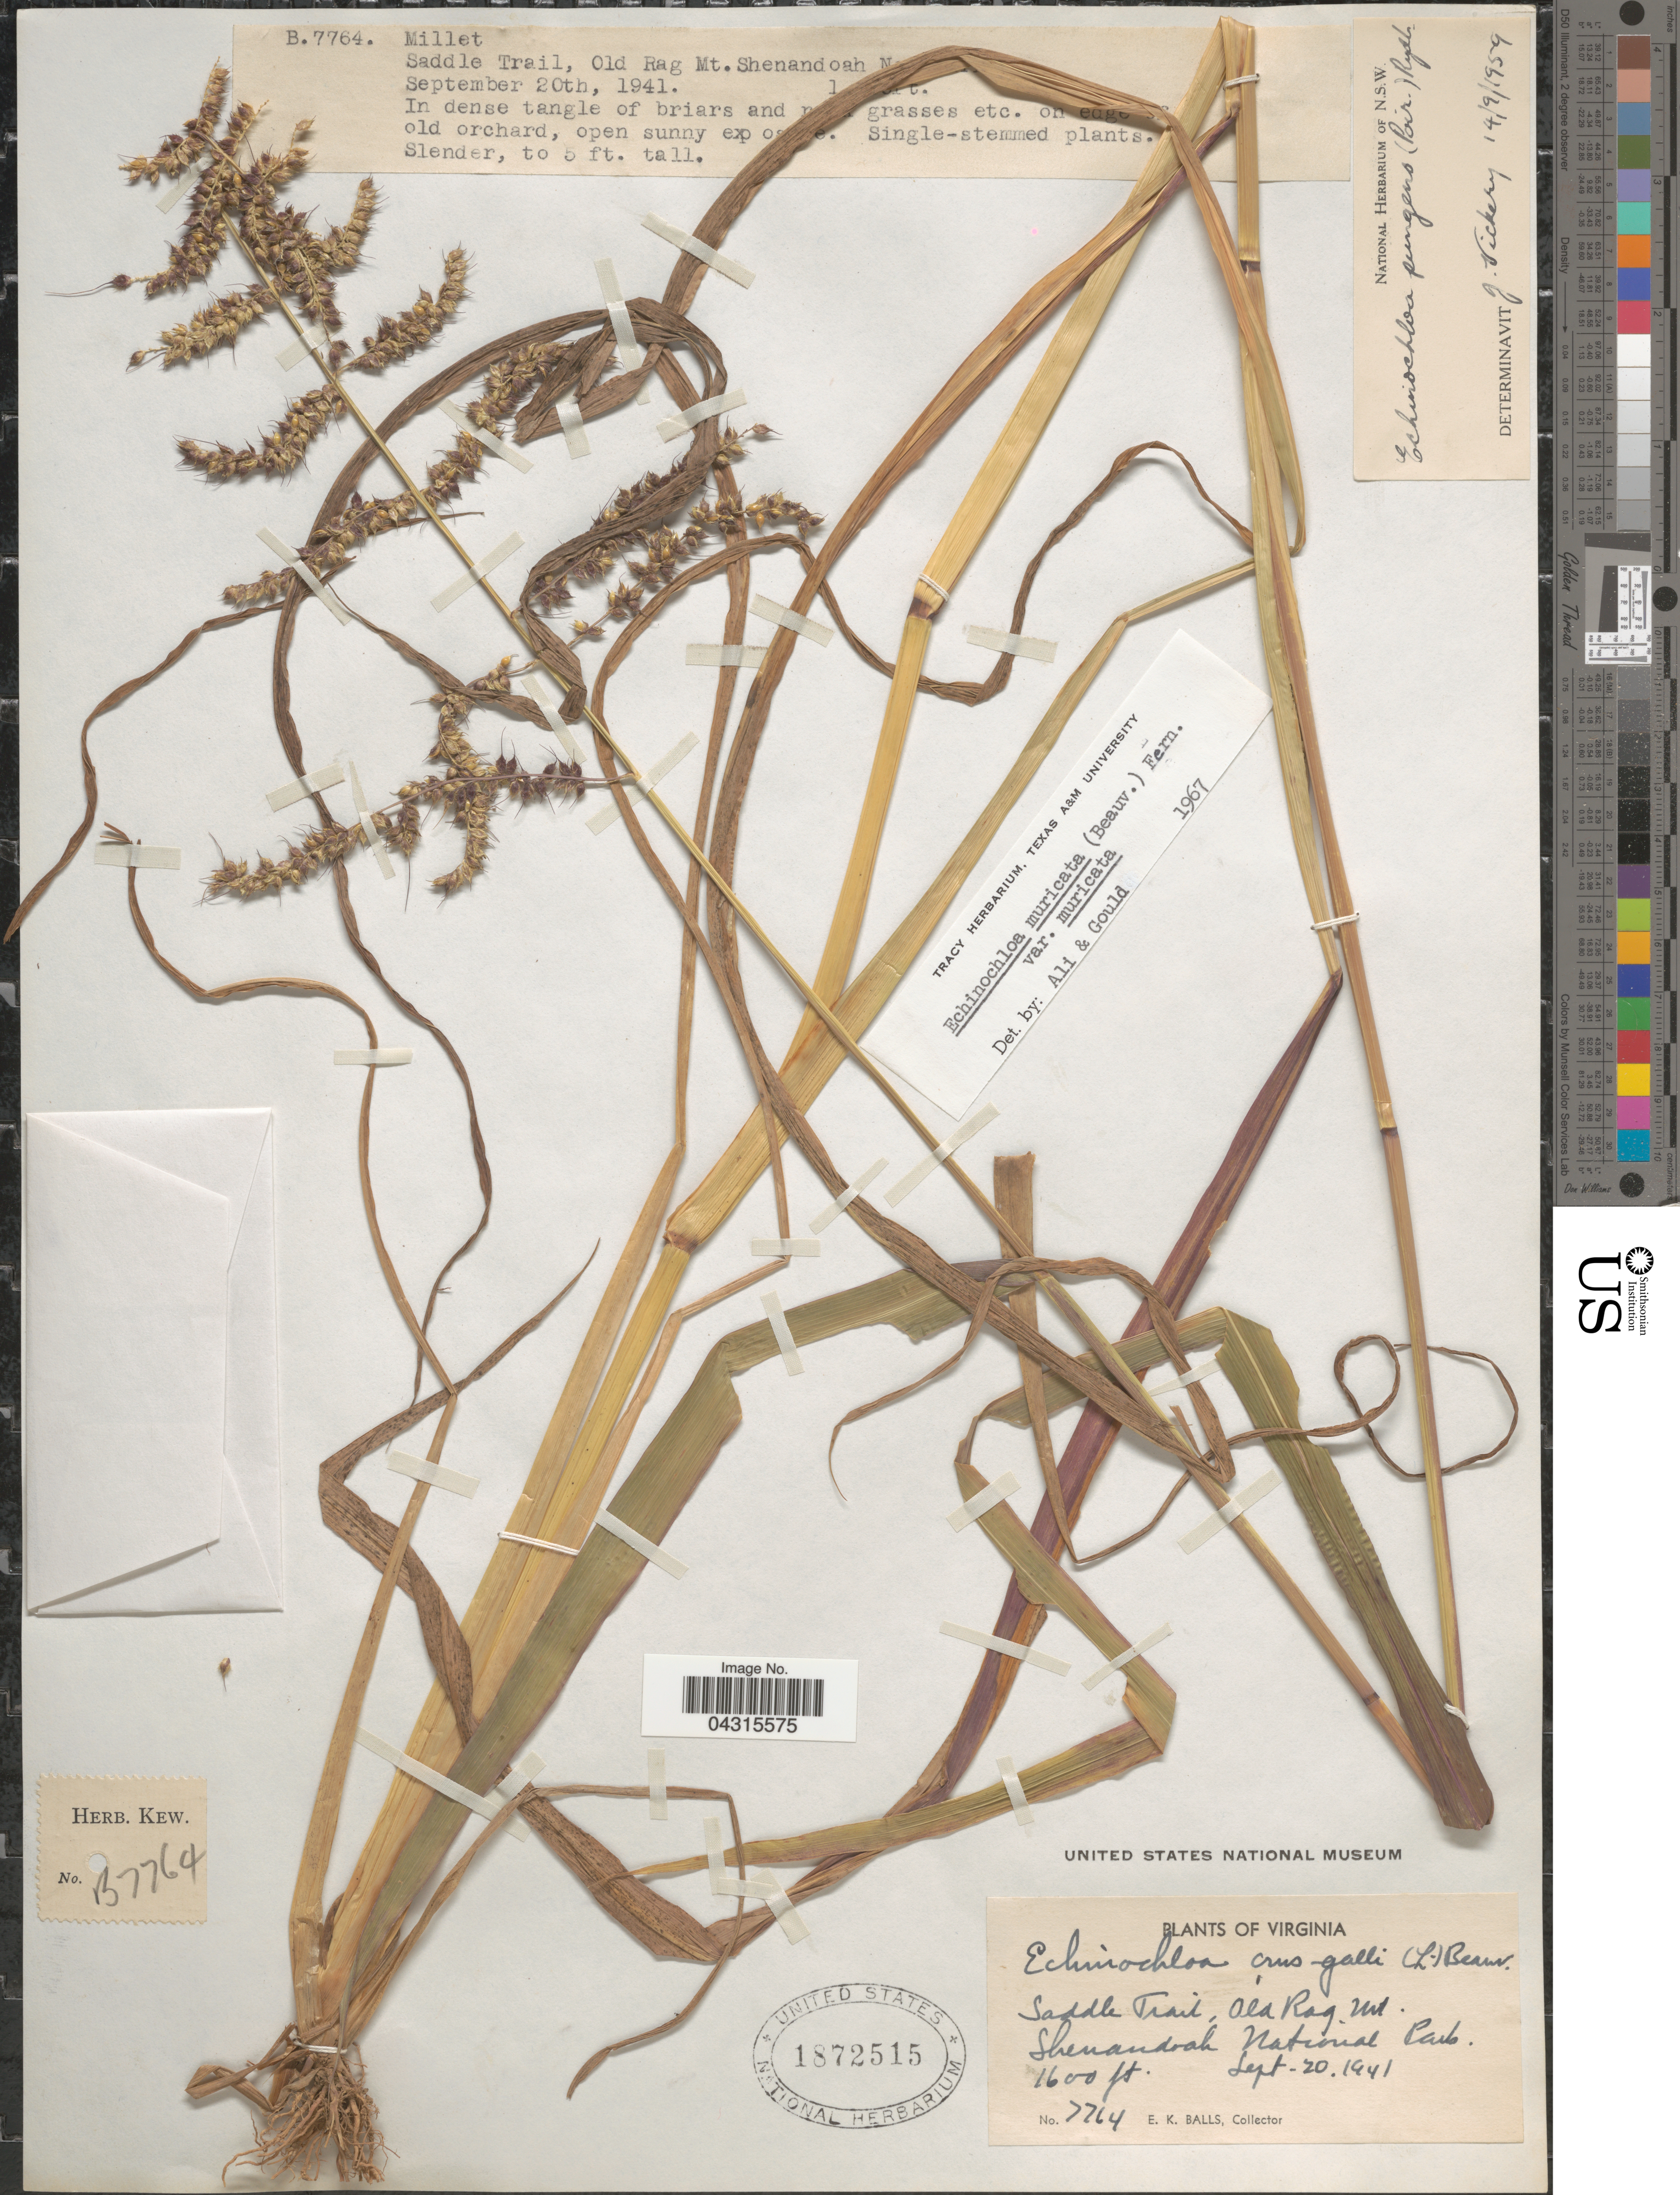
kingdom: Plantae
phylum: Tracheophyta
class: Liliopsida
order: Poales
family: Poaceae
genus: Echinochloa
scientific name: Echinochloa muricata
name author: (P. Beauv.) Fernald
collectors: E. K. Balls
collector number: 7764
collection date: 1941-09-20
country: United States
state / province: Virginia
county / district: Madison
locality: Saddle Trail, Old Rag Mt. Shenandoah National Park.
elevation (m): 488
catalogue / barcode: US 1872515